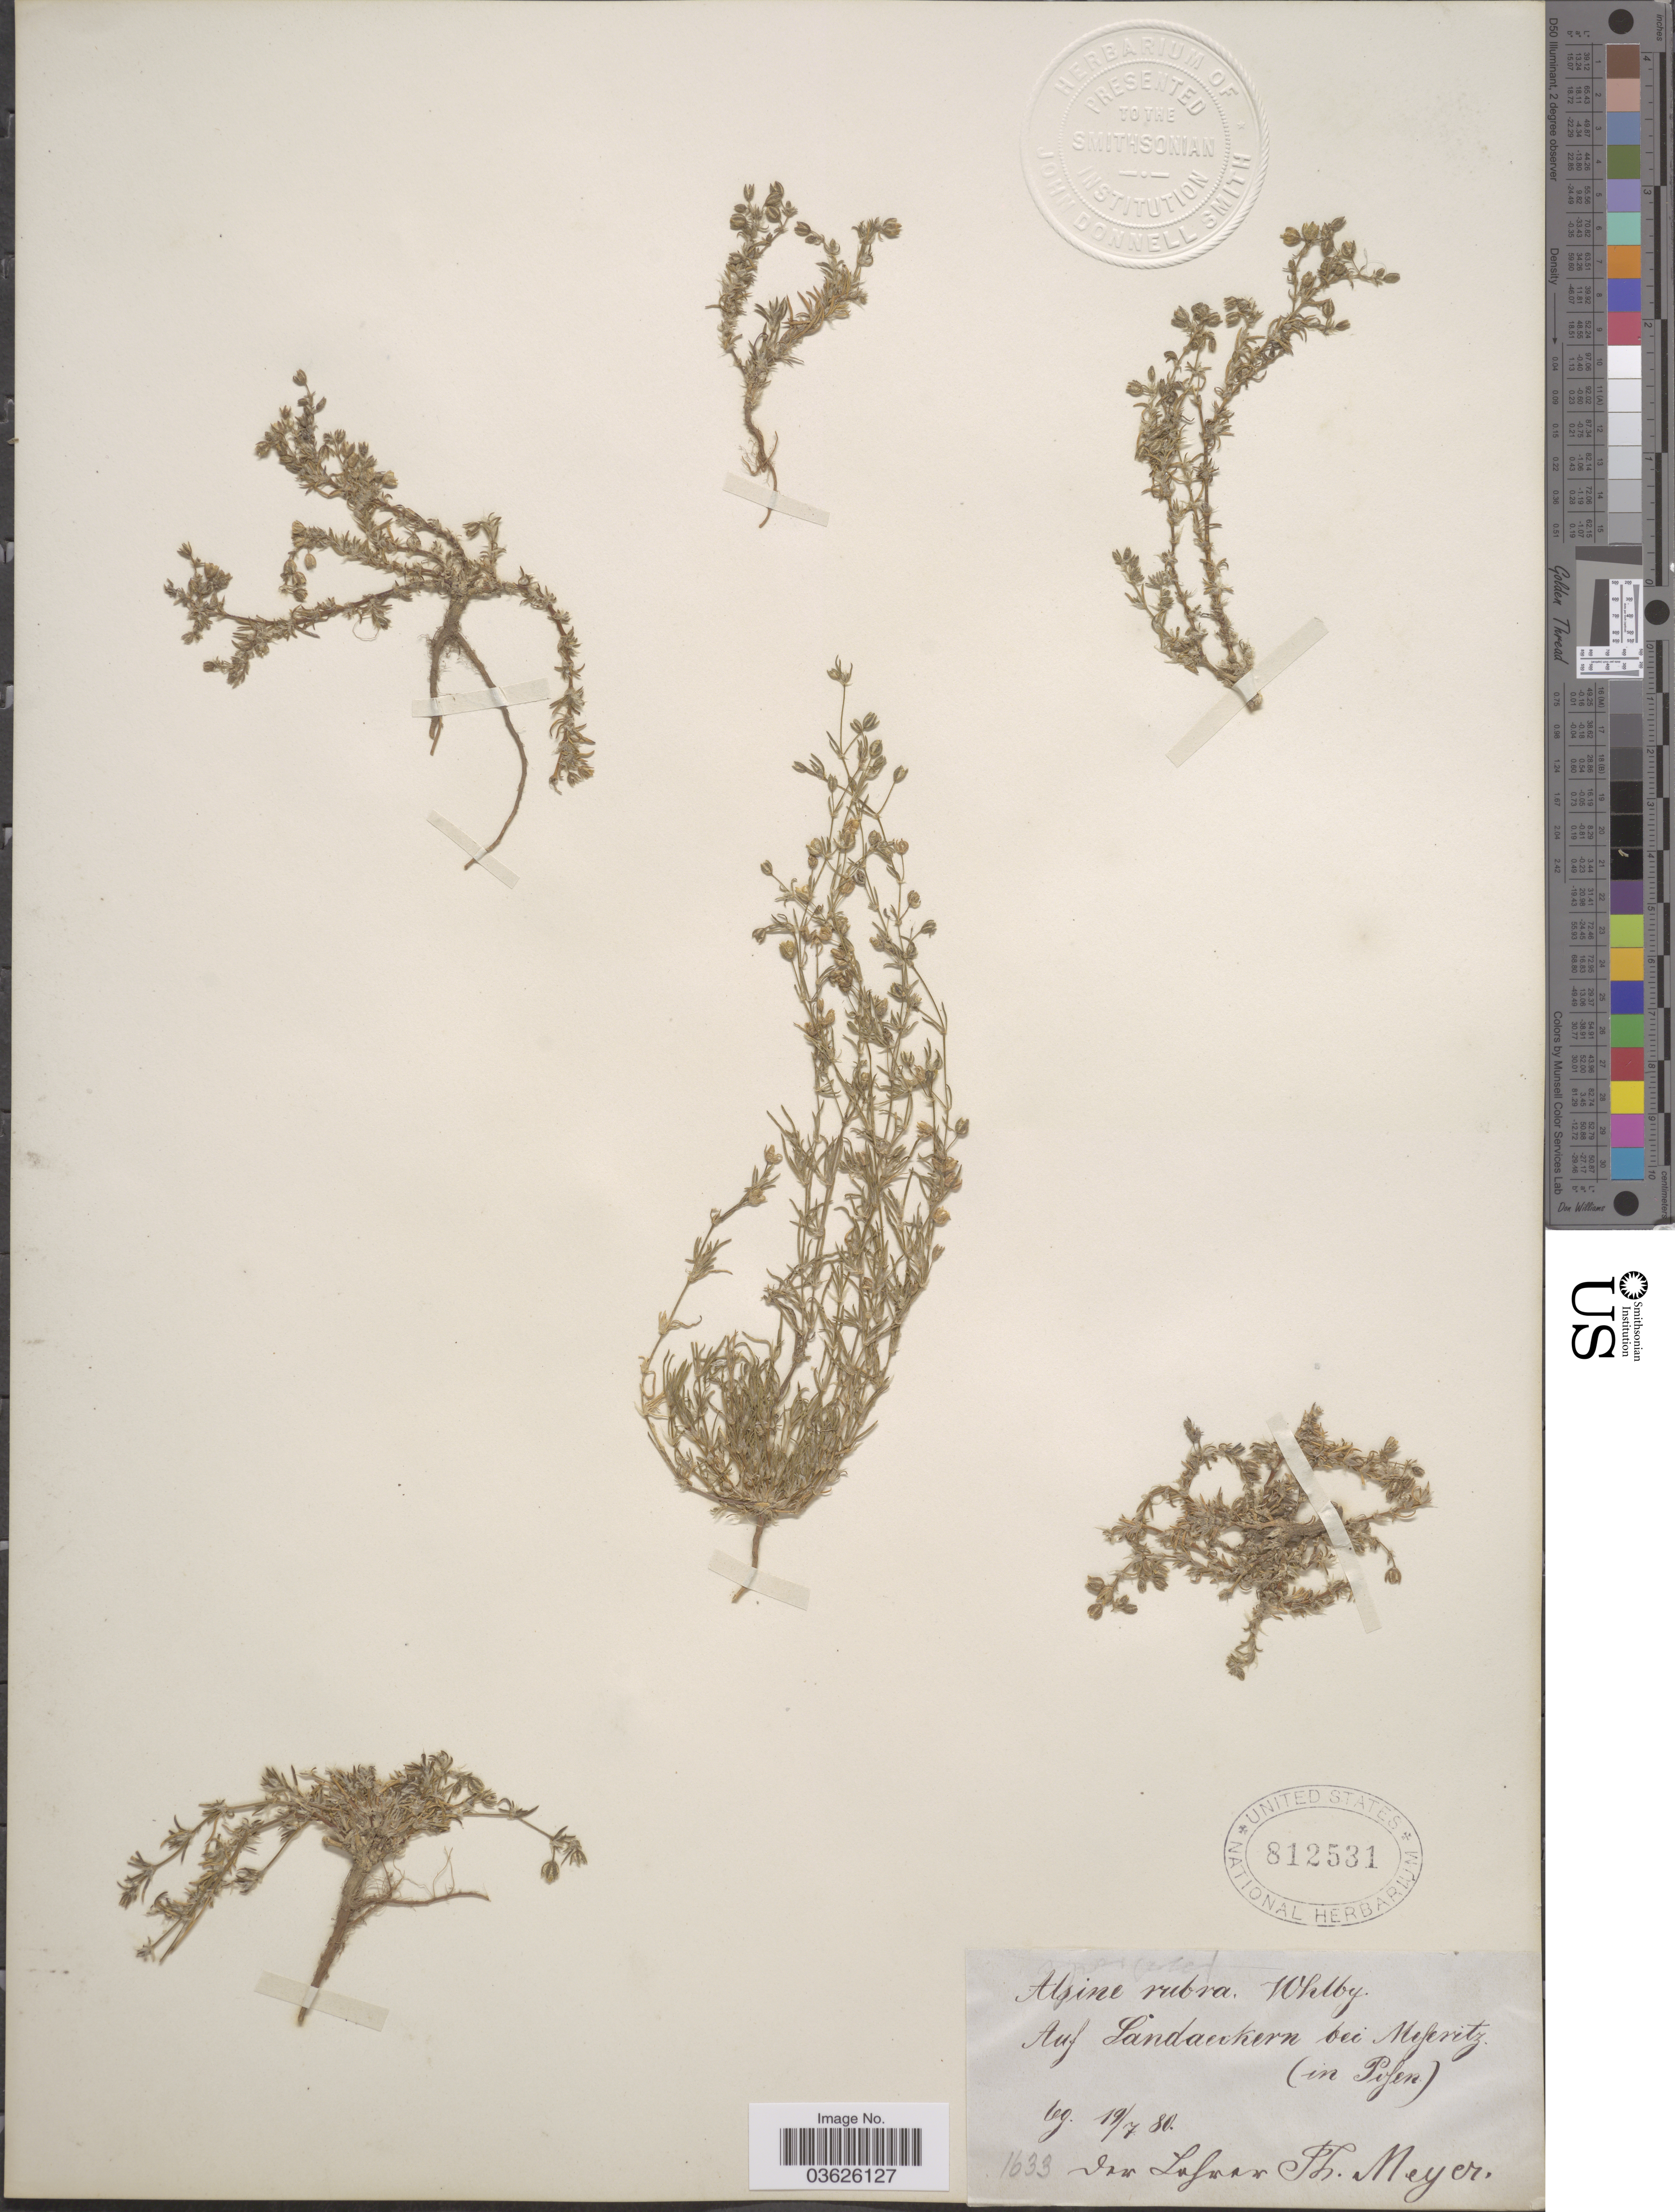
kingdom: Plantae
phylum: Tracheophyta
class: Magnoliopsida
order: Caryophyllales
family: Caryophyllaceae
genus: Spergularia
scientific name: Spergularia rubra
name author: (L.) J. Presl & C. Presl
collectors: T. Meyer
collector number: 1633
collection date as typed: Transcribed d/m/y: 19/7/80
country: Germany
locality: Auf Landaeckern bei Meseritz. (in Posen).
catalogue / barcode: US 812531